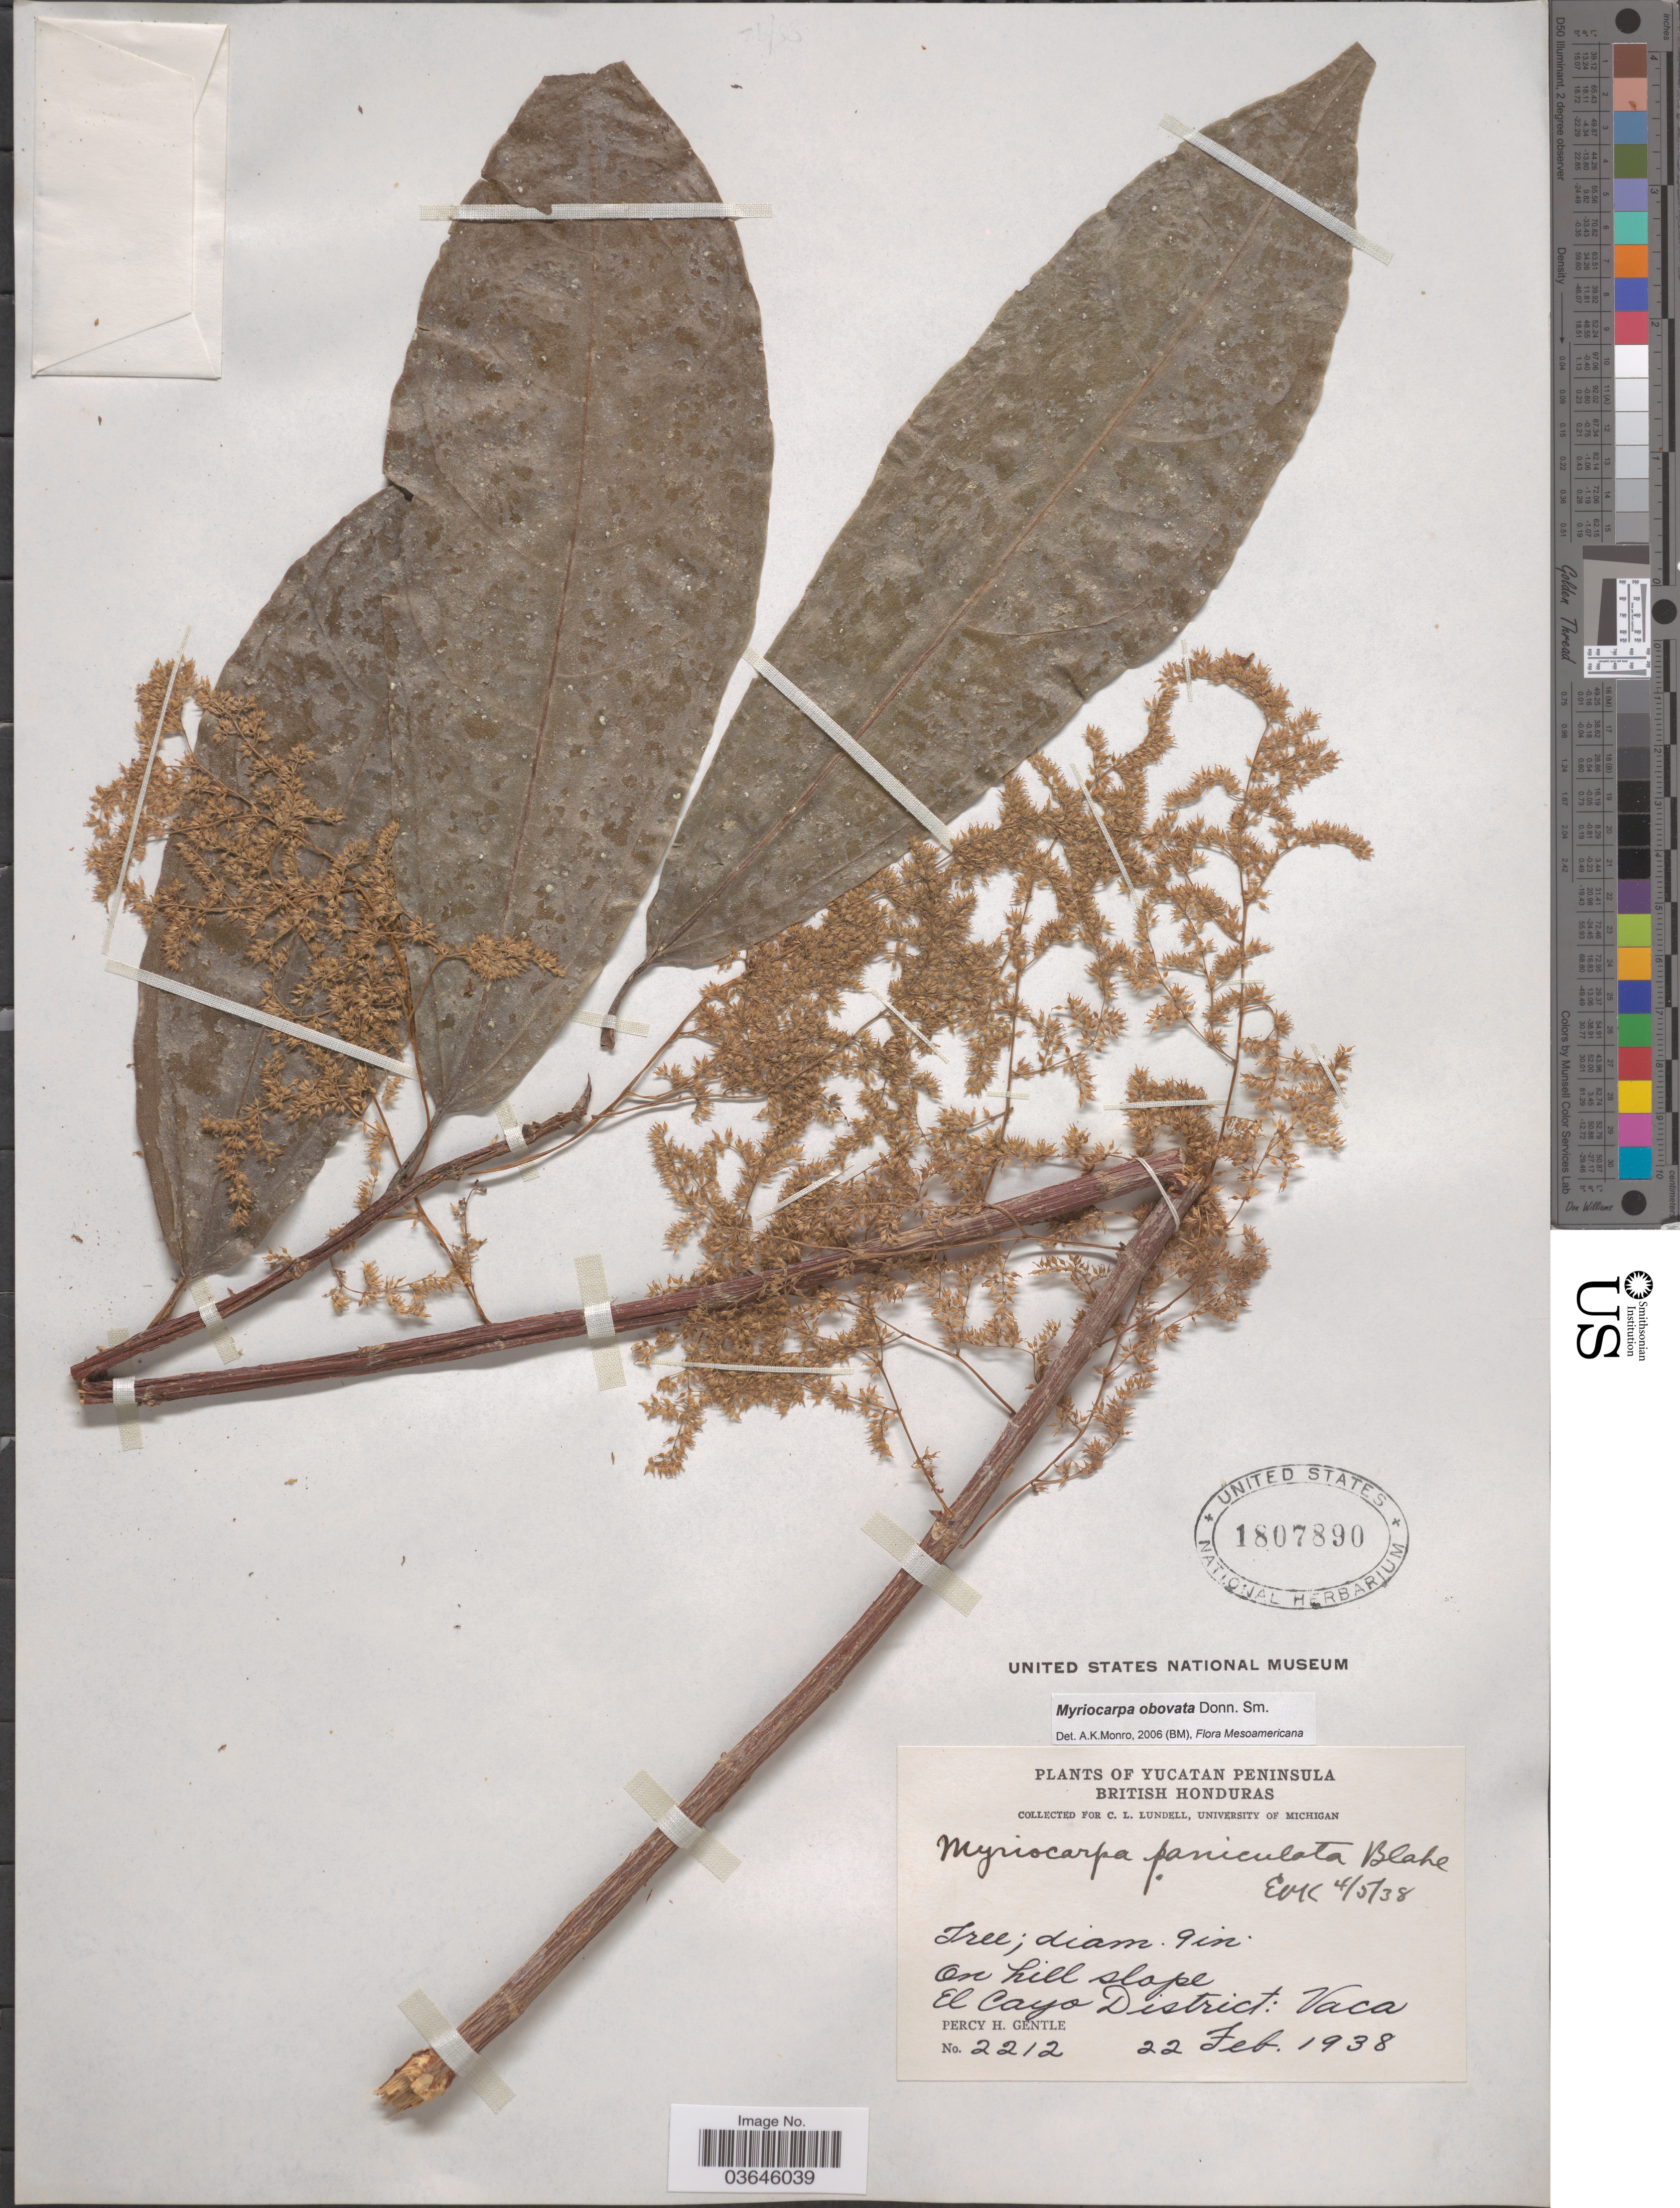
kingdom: Plantae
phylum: Tracheophyta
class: Magnoliopsida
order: Rosales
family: Urticaceae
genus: Myriocarpa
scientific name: Myriocarpa obovata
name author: Donn. Sm.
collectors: P. H. Gentle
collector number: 2212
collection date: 1938-02-22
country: Belize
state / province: Cayo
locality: Yucatan Peninsula. British Honduras. El Cayo District: Vaca.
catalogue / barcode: US 1807890